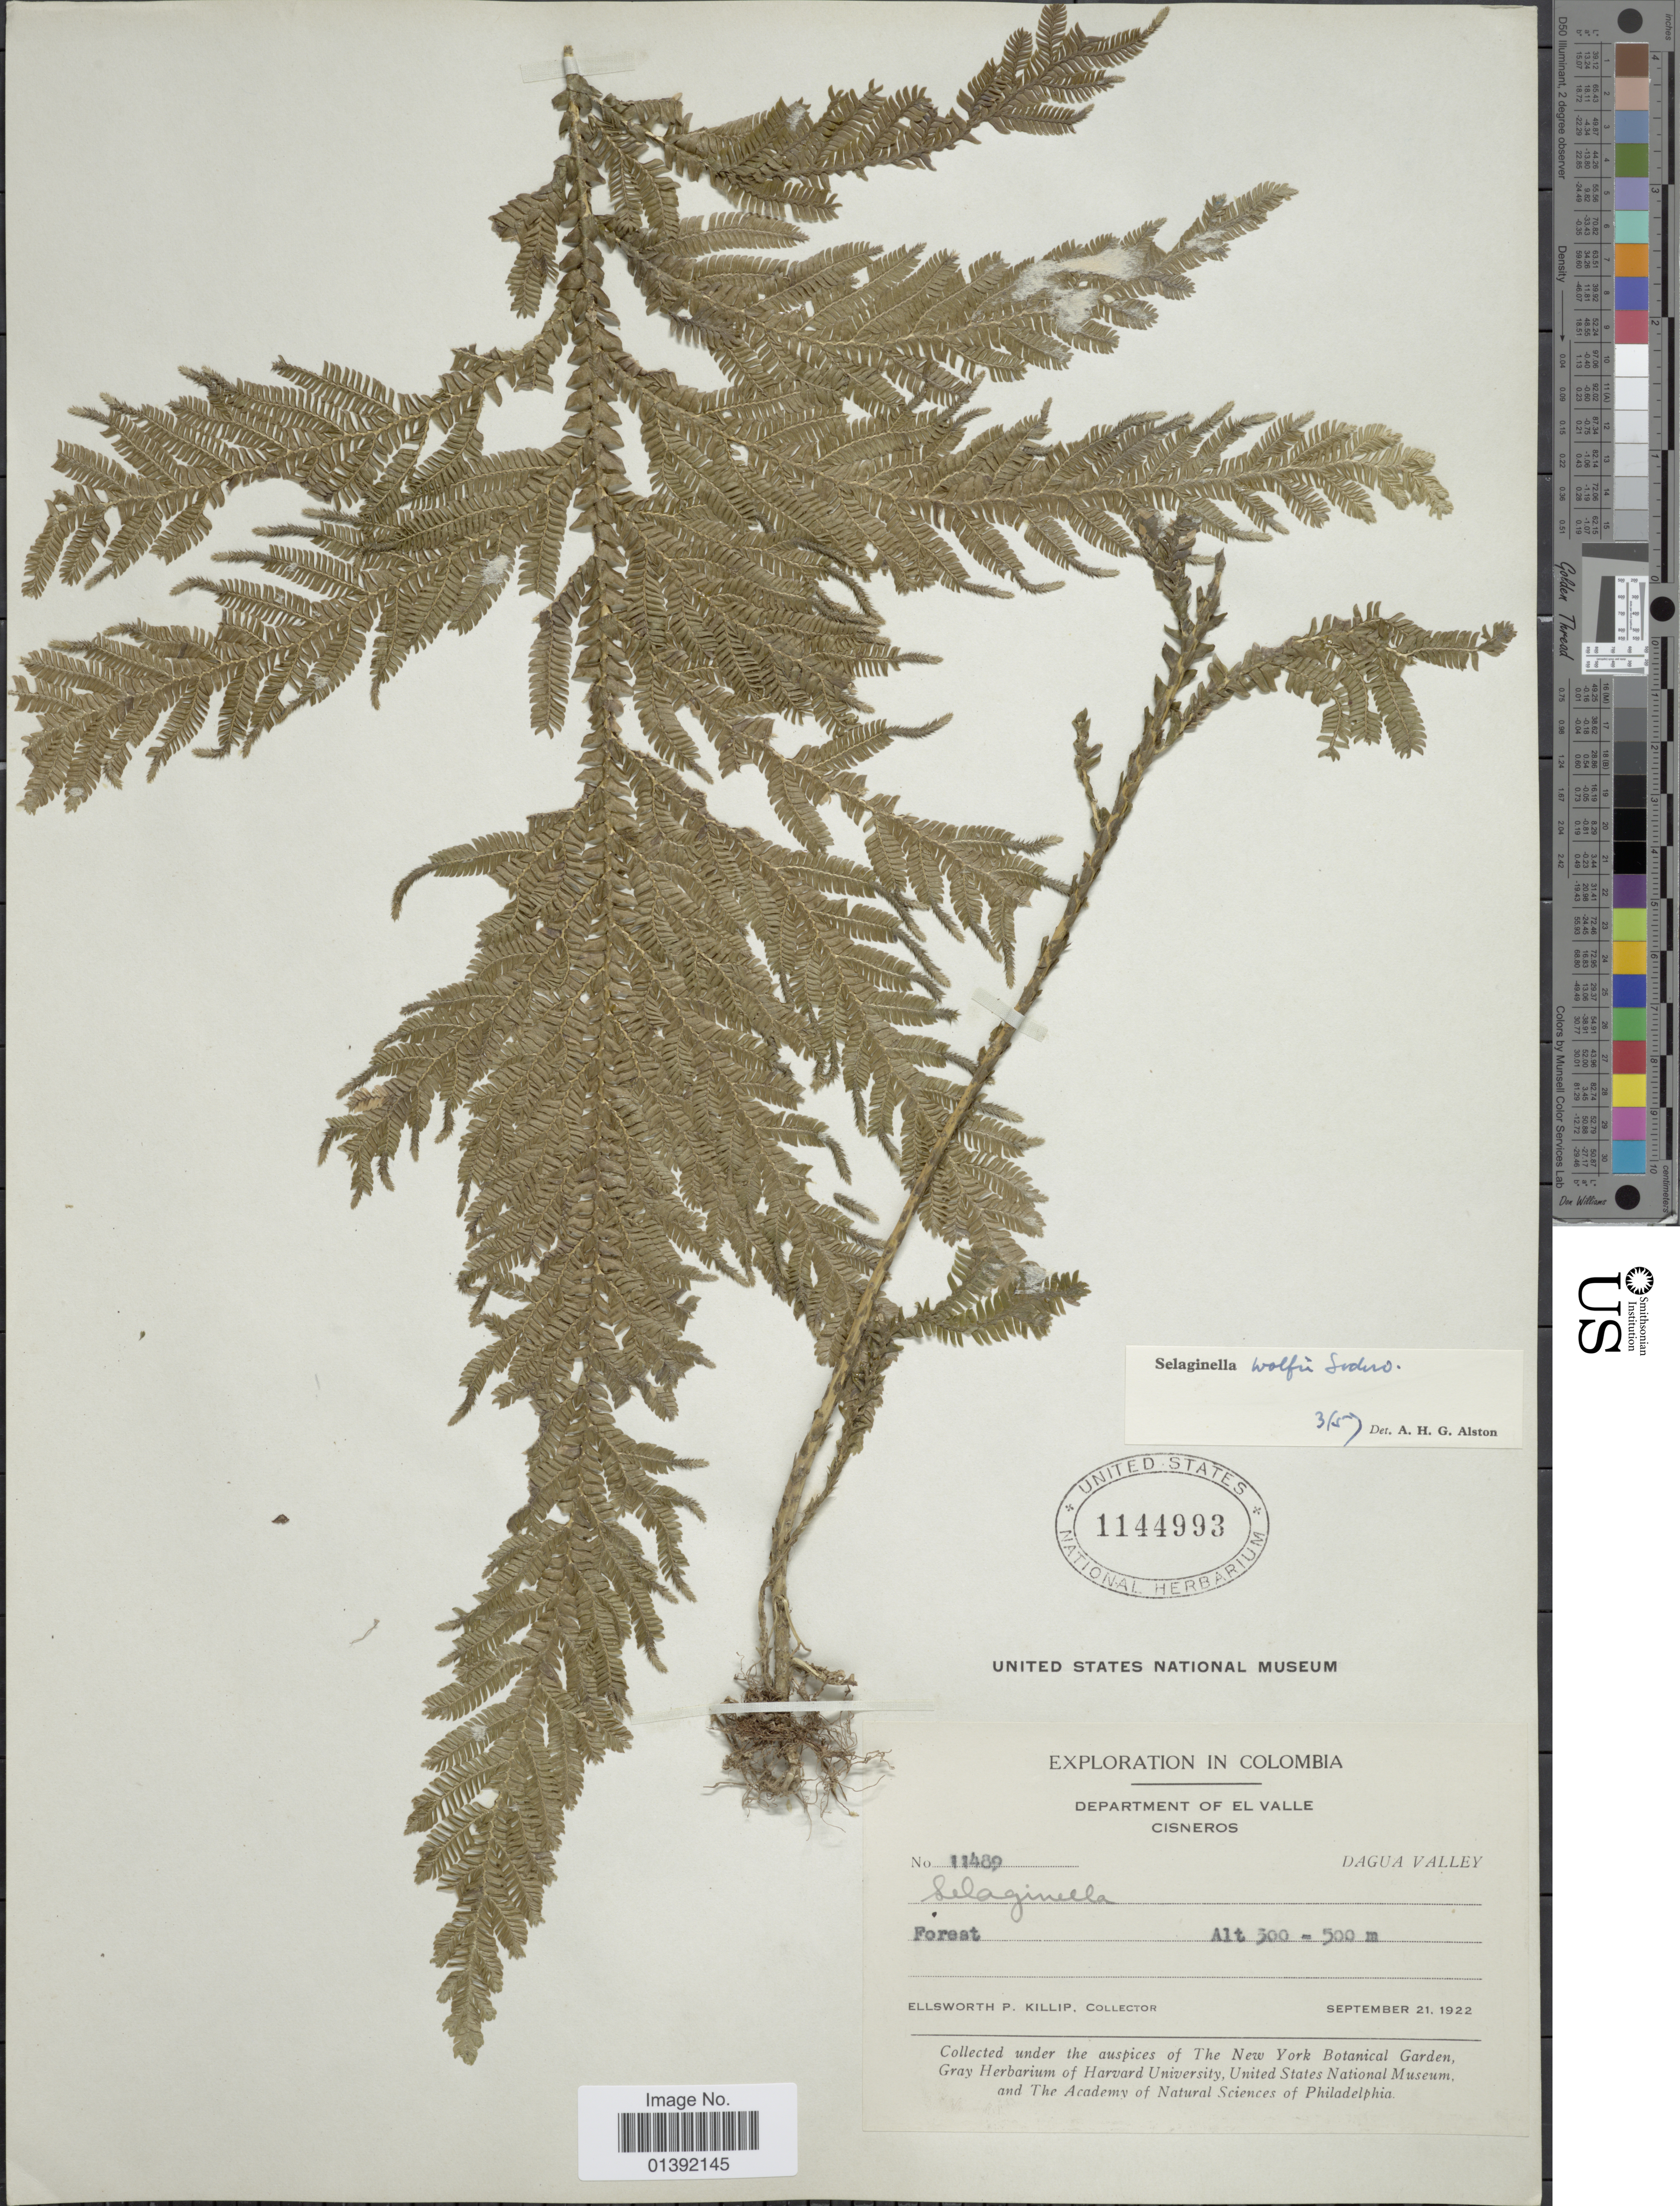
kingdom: Plantae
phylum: Tracheophyta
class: Lycopodiopsida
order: Selaginellales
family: Selaginellaceae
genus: Selaginella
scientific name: Selaginella wolffii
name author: Sodiro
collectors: E. P. Killip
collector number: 11489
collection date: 1922-09-21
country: Colombia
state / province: Valle del Cauca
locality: Department of El Valle, Dagua valley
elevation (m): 300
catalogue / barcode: US 1144993